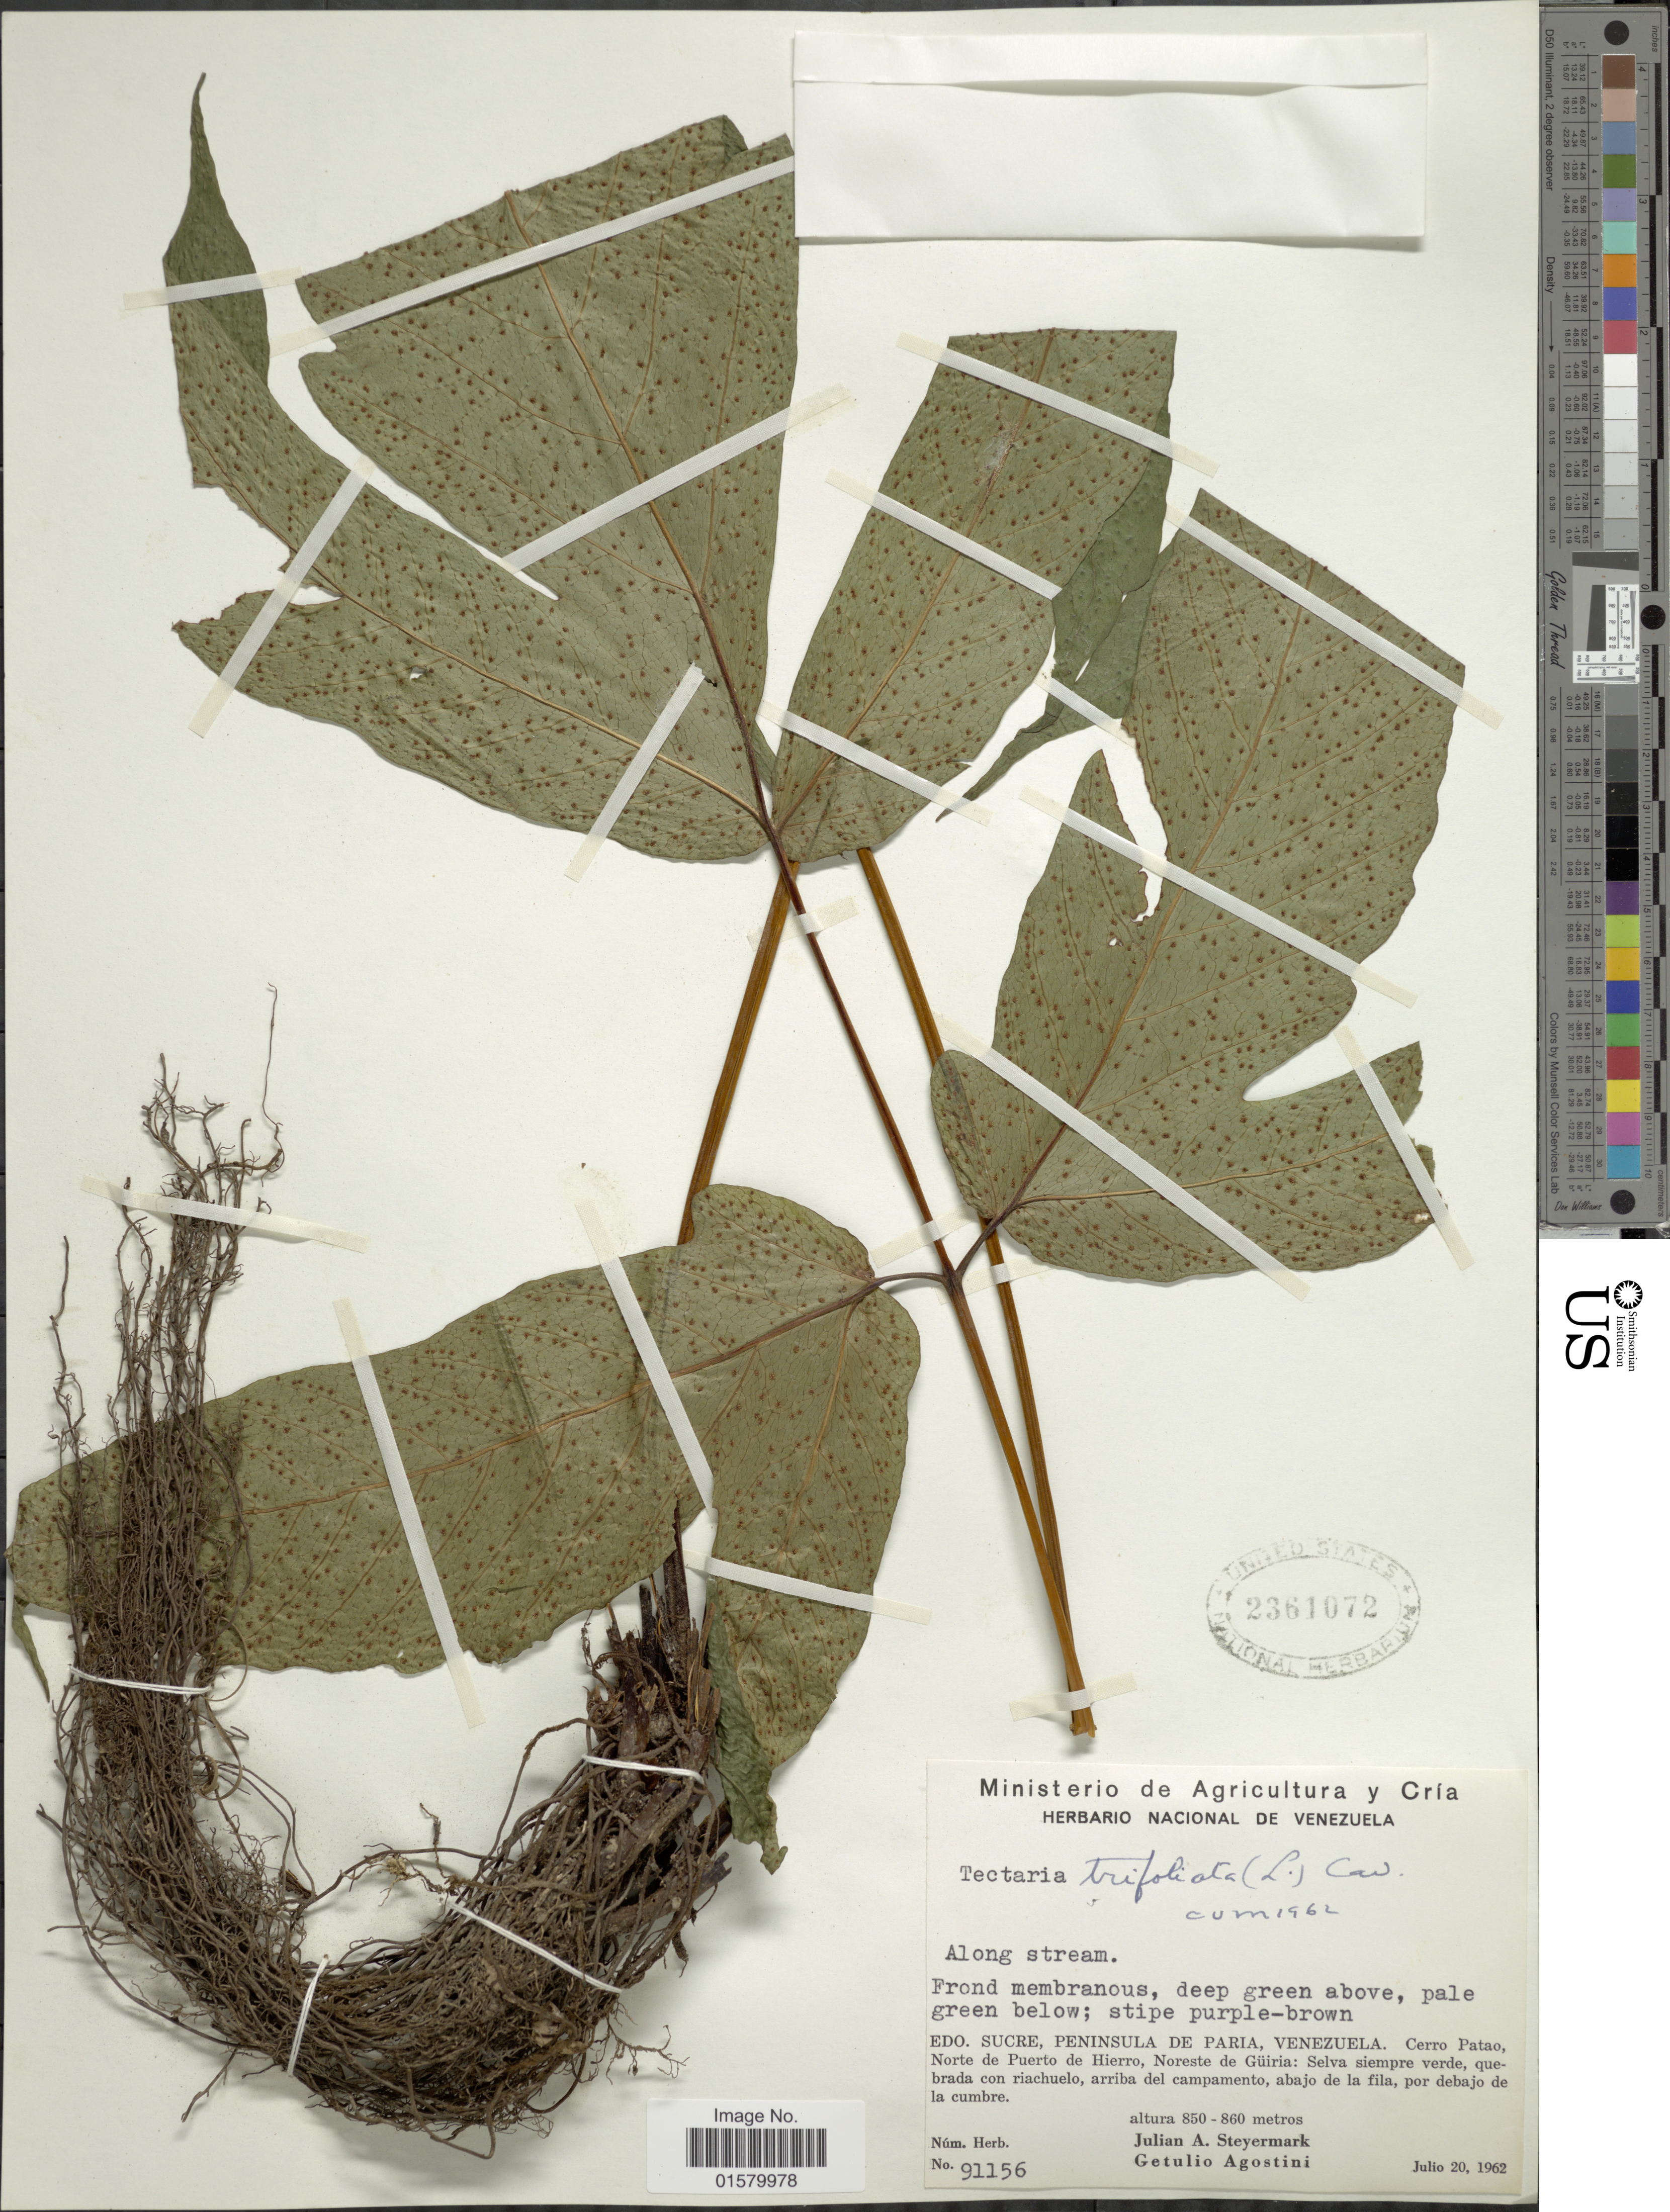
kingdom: Plantae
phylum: Tracheophyta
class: Polypodiopsida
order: Polypodiales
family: Tectariaceae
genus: Tectaria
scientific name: Tectaria trifoliata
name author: (L.) Cav.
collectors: J. Steyermark & G. Agostini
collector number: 91156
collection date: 1962-07-20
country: Venezuela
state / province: Sucre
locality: Edo. Sucre, Peninsula de Paria, Venezuela, Cerro Patao, Norte de Puerto de Hierro, Nrteste de Guiria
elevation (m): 850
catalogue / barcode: US 2361072